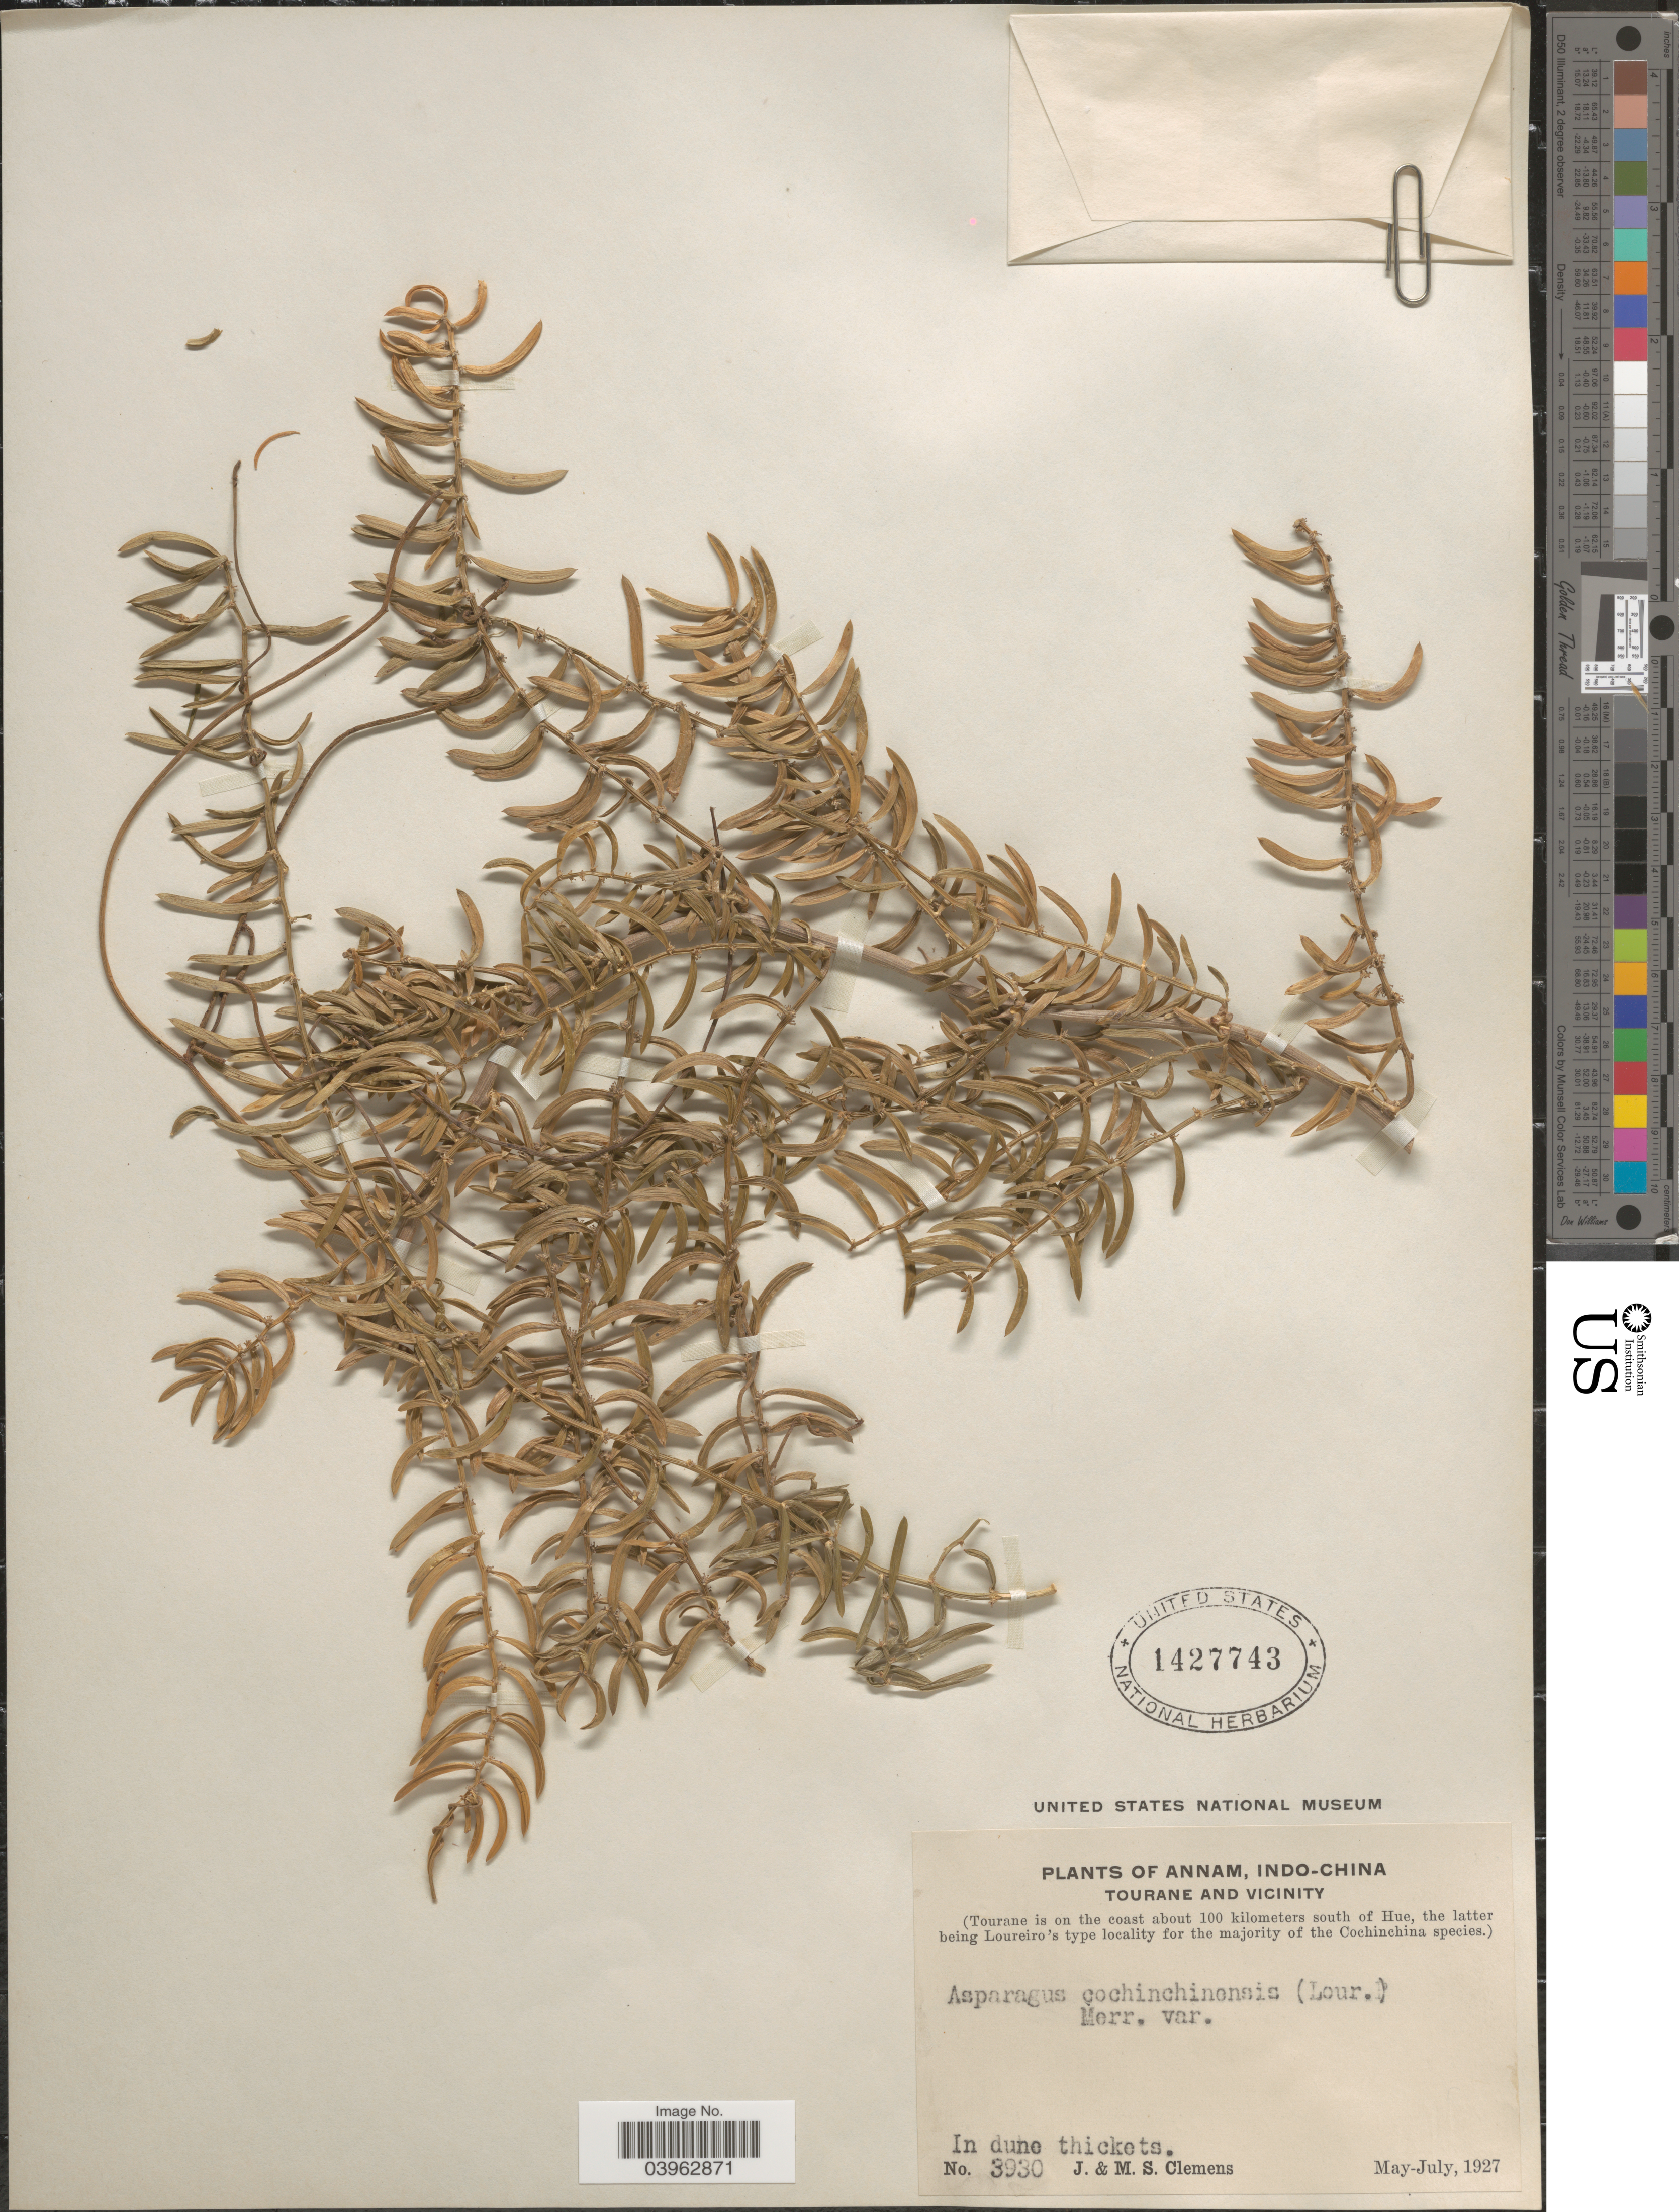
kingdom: Plantae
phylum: Tracheophyta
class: Liliopsida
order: Asparagales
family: Asparagaceae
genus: Asparagus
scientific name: Asparagus cochinchinensis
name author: (Lour.) Merr.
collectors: J. Clemens & M. S. Clemens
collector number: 3930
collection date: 1927-05/1927-07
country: Vietnam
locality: Annam, Indo-China. Tourane and Vicinity. Tourane is on the coast about 100 kilometers south of Hue. In dune thickets.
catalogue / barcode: US 1427743